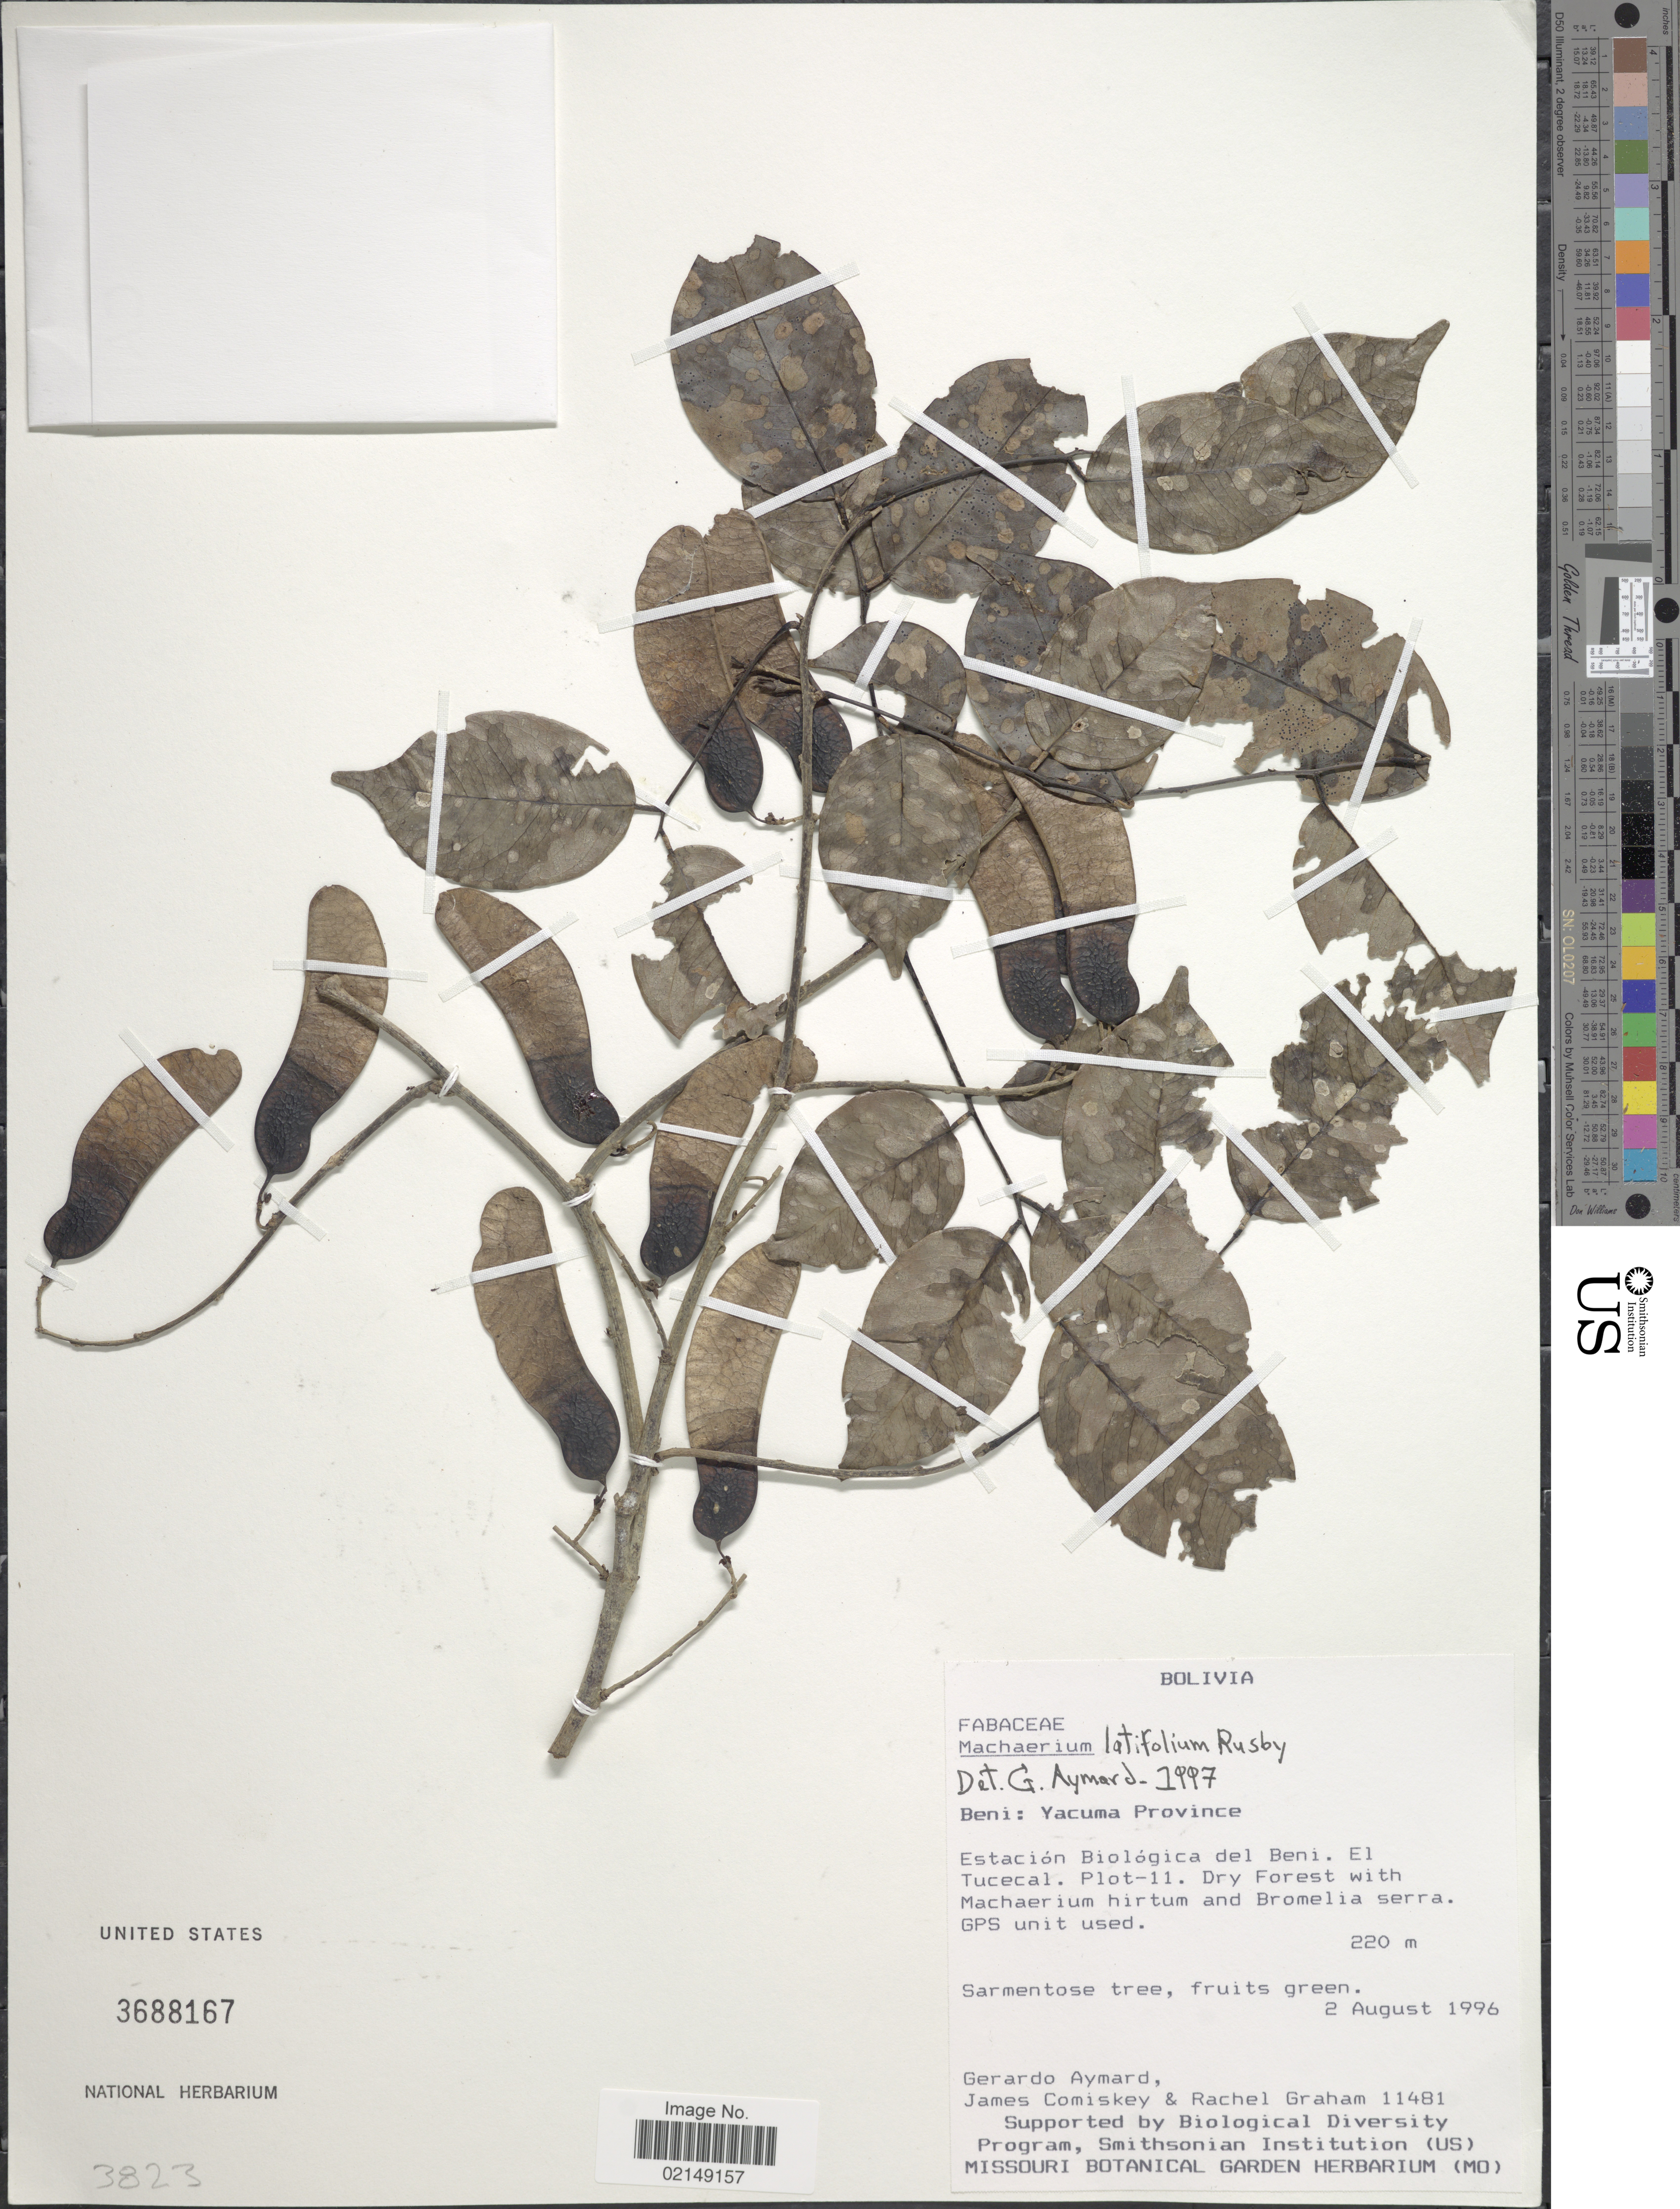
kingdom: Plantae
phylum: Tracheophyta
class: Magnoliopsida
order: Fabales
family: Fabaceae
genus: Machaerium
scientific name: Machaerium latifolium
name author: Rusby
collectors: G. A. Aymard, J. A. Comiskey & R. Graham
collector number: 11481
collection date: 1996-08-02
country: Bolivia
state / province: Beni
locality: Yacuma Province,Estacion Biologica del Beni, El Tucecal, Plot-11.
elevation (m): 220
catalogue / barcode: US 688167